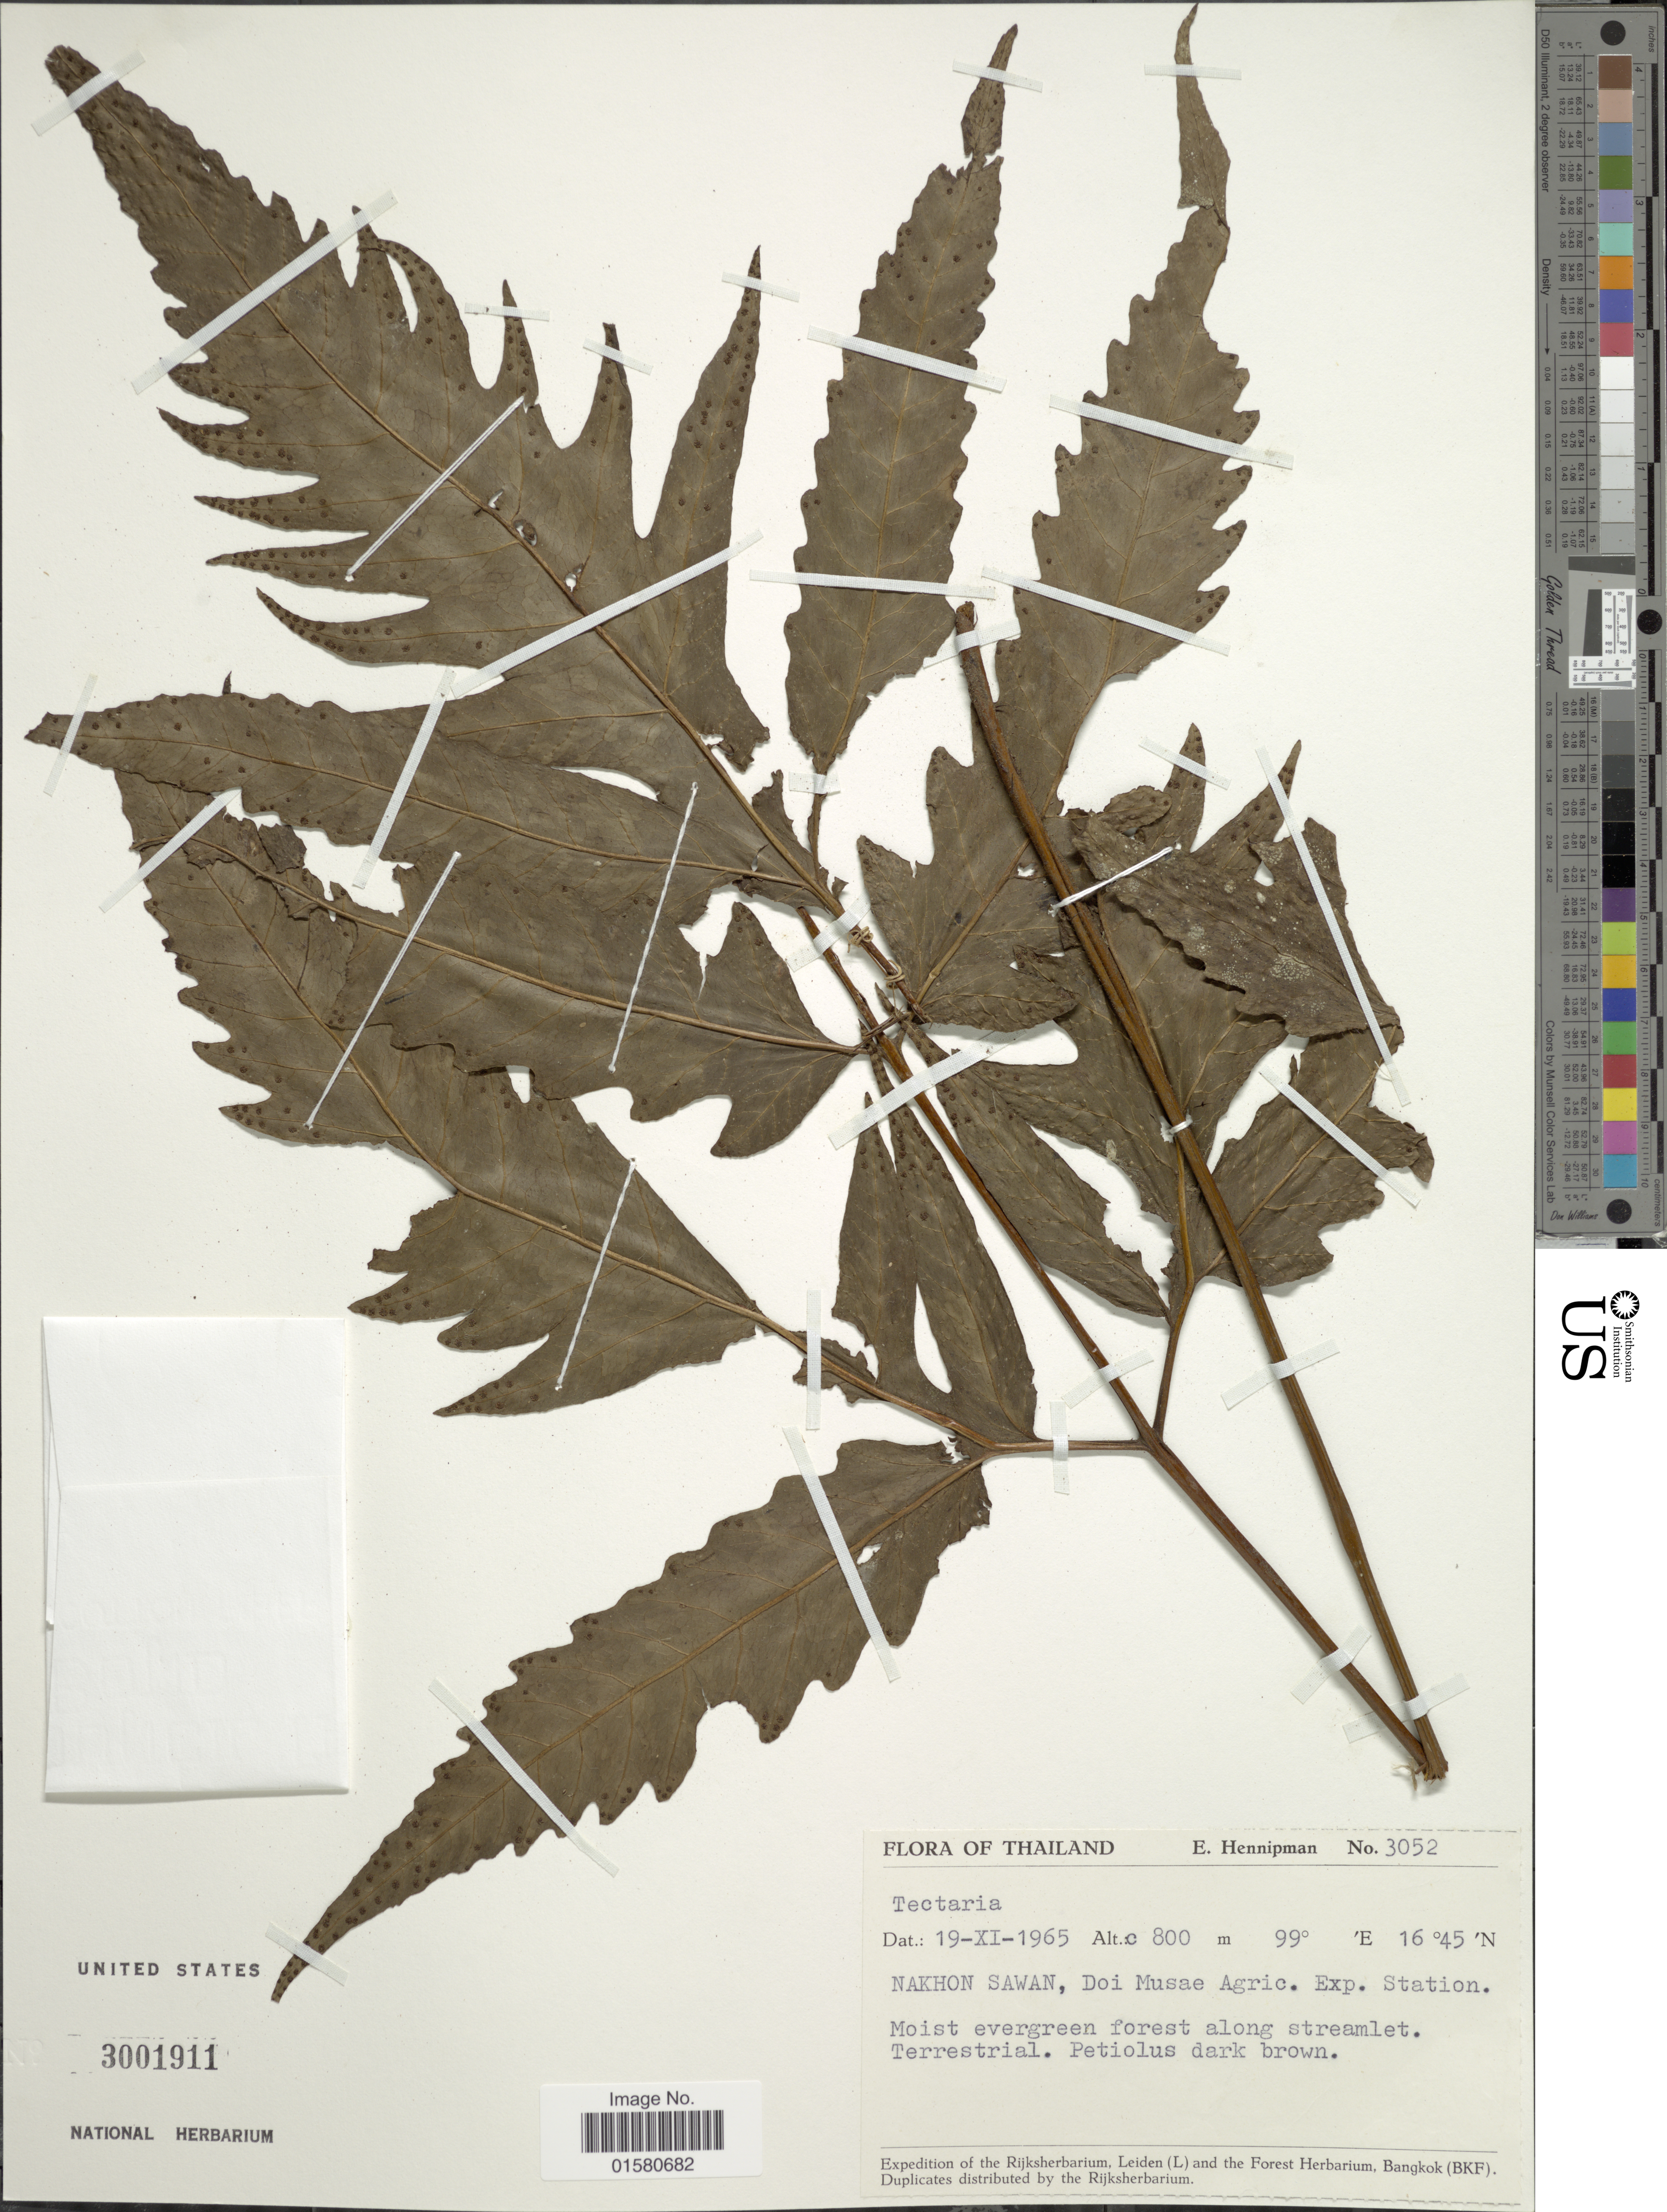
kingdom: Plantae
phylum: Tracheophyta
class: Polypodiopsida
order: Polypodiales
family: Tectariaceae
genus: Tectaria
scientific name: Tectaria sp.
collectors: E. Hennipman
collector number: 3052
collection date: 1965-11-19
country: Thailand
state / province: Nakhon Sawan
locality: Nakhon Sawan, Doi Musae Agric Exp. Station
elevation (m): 800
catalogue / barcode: US 3001911